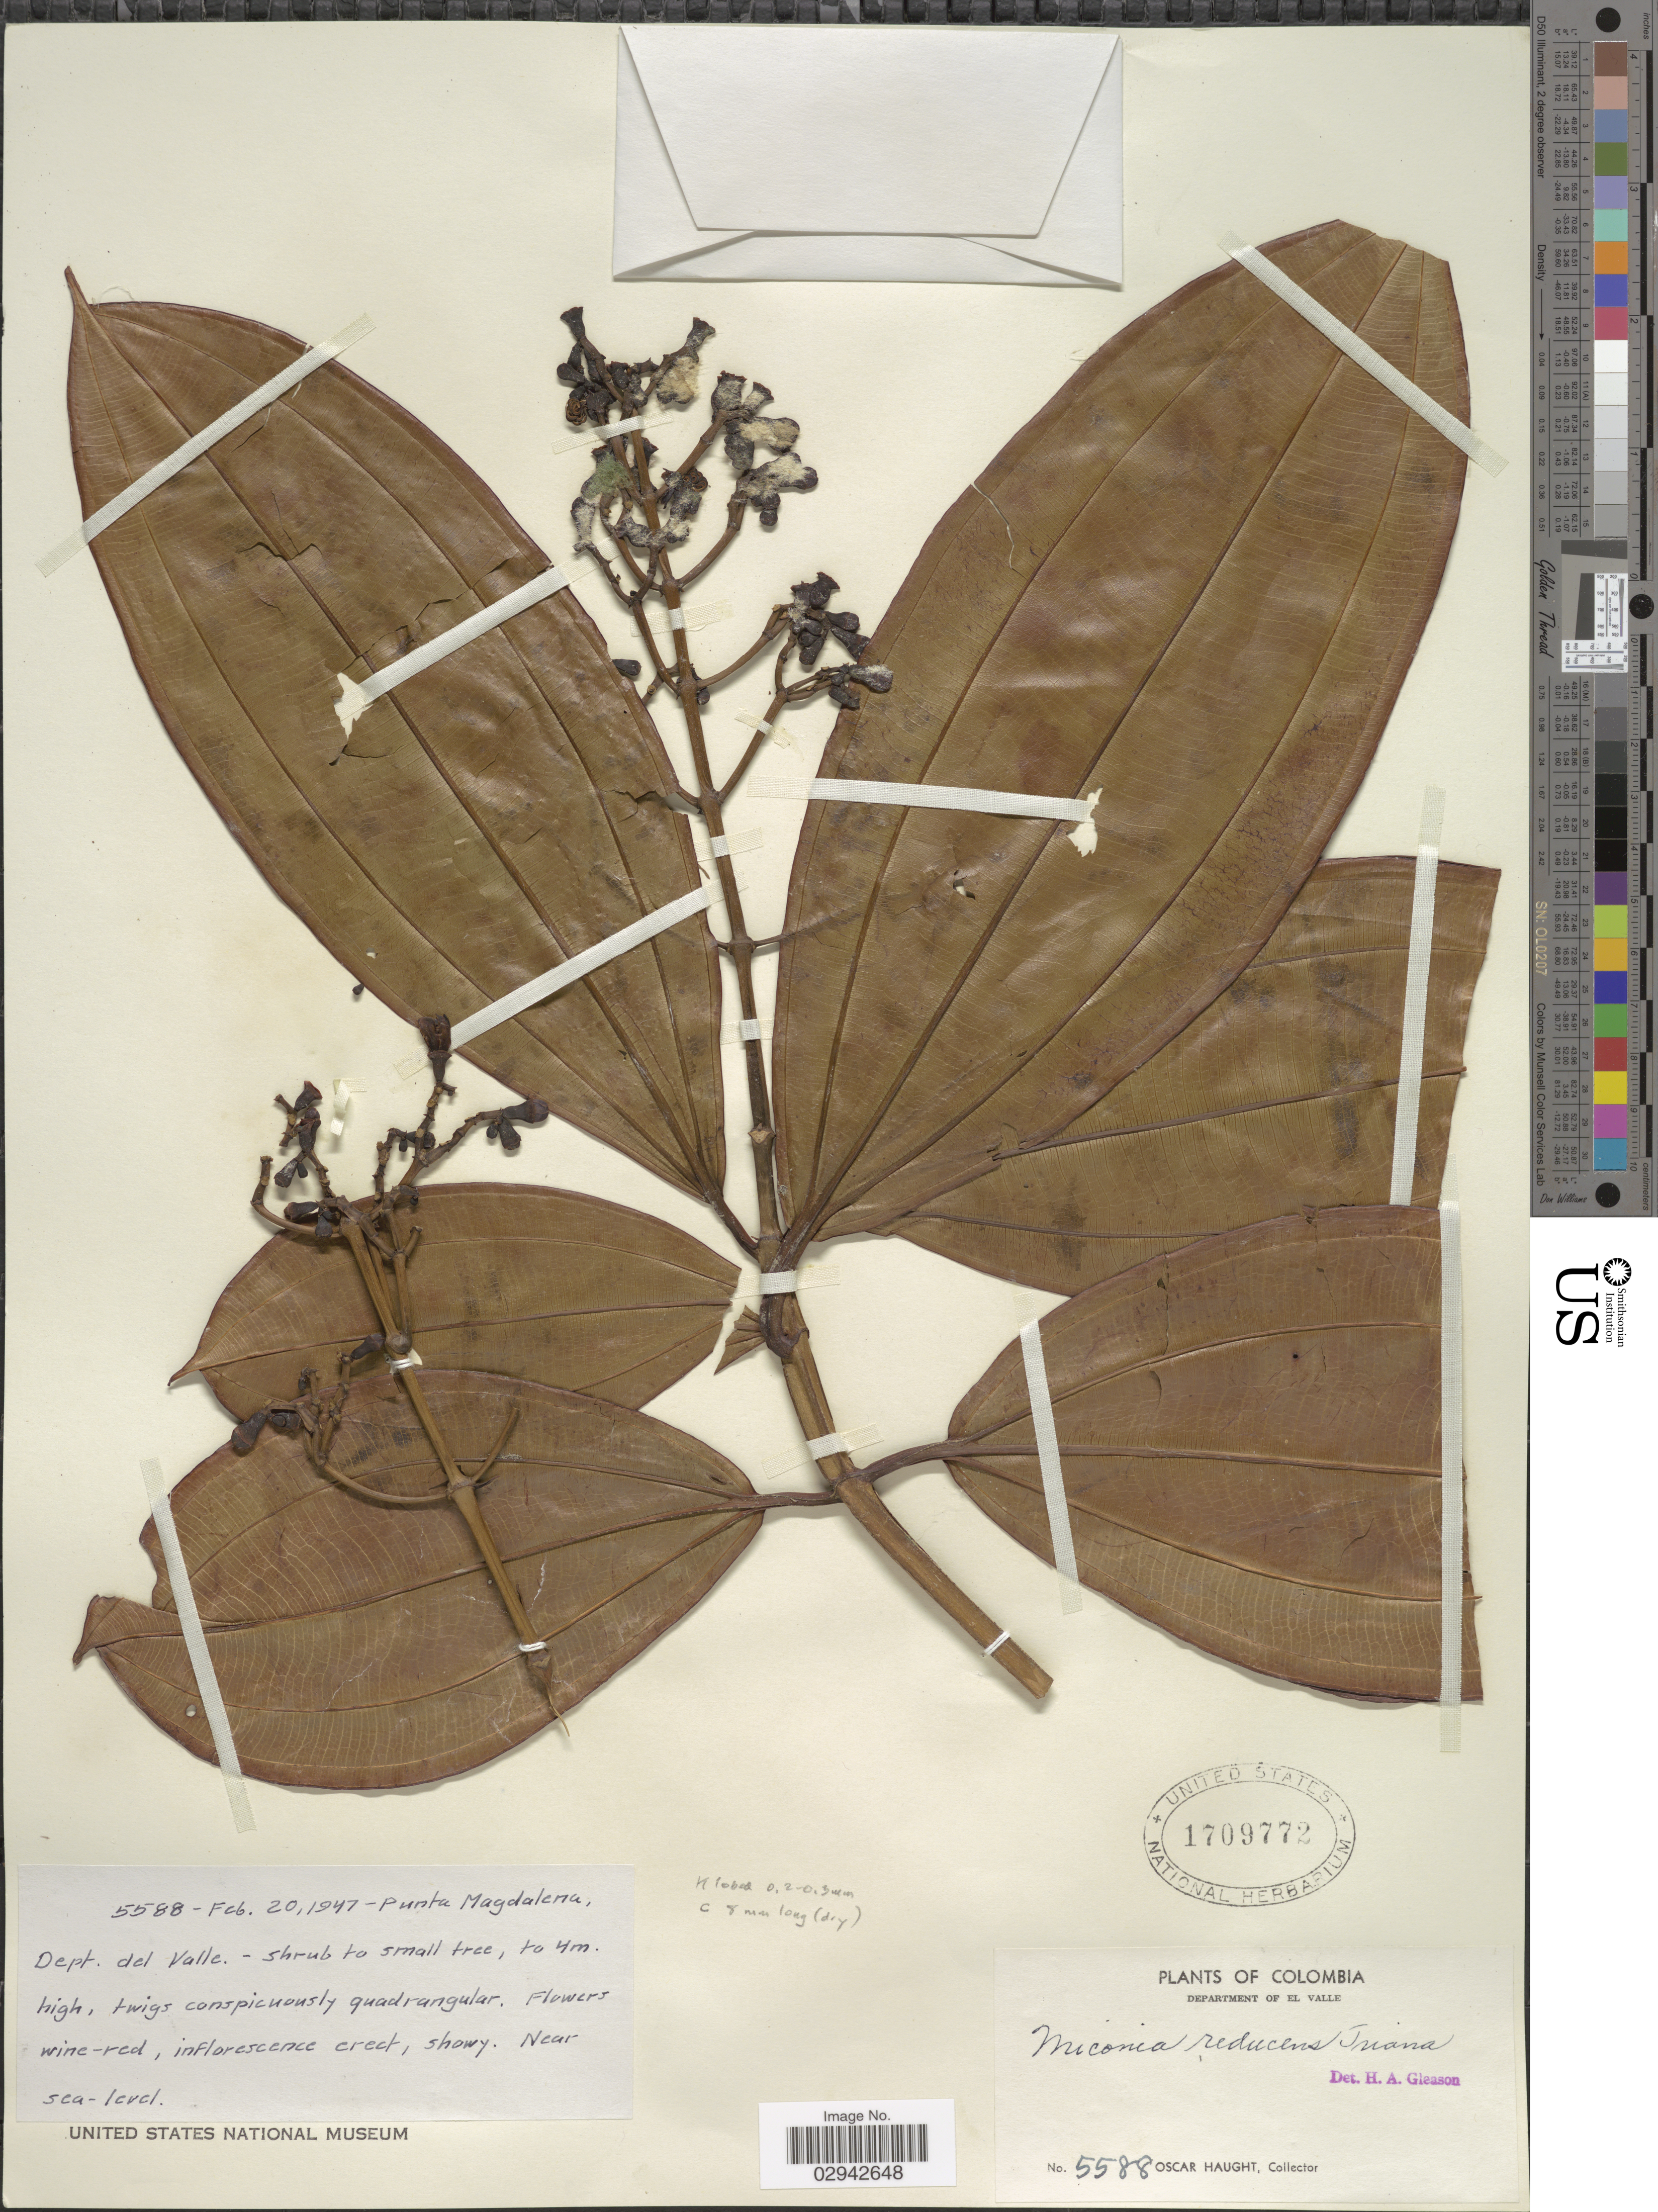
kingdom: Plantae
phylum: Tracheophyta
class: Magnoliopsida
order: Myrtales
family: Melastomataceae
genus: Miconia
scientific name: Miconia reducens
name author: Triana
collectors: O. Haught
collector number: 5588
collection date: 1947-02-20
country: Colombia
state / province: Valle del Cauca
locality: Department of El Valle, Punta Magdalena.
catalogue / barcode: US 1709772